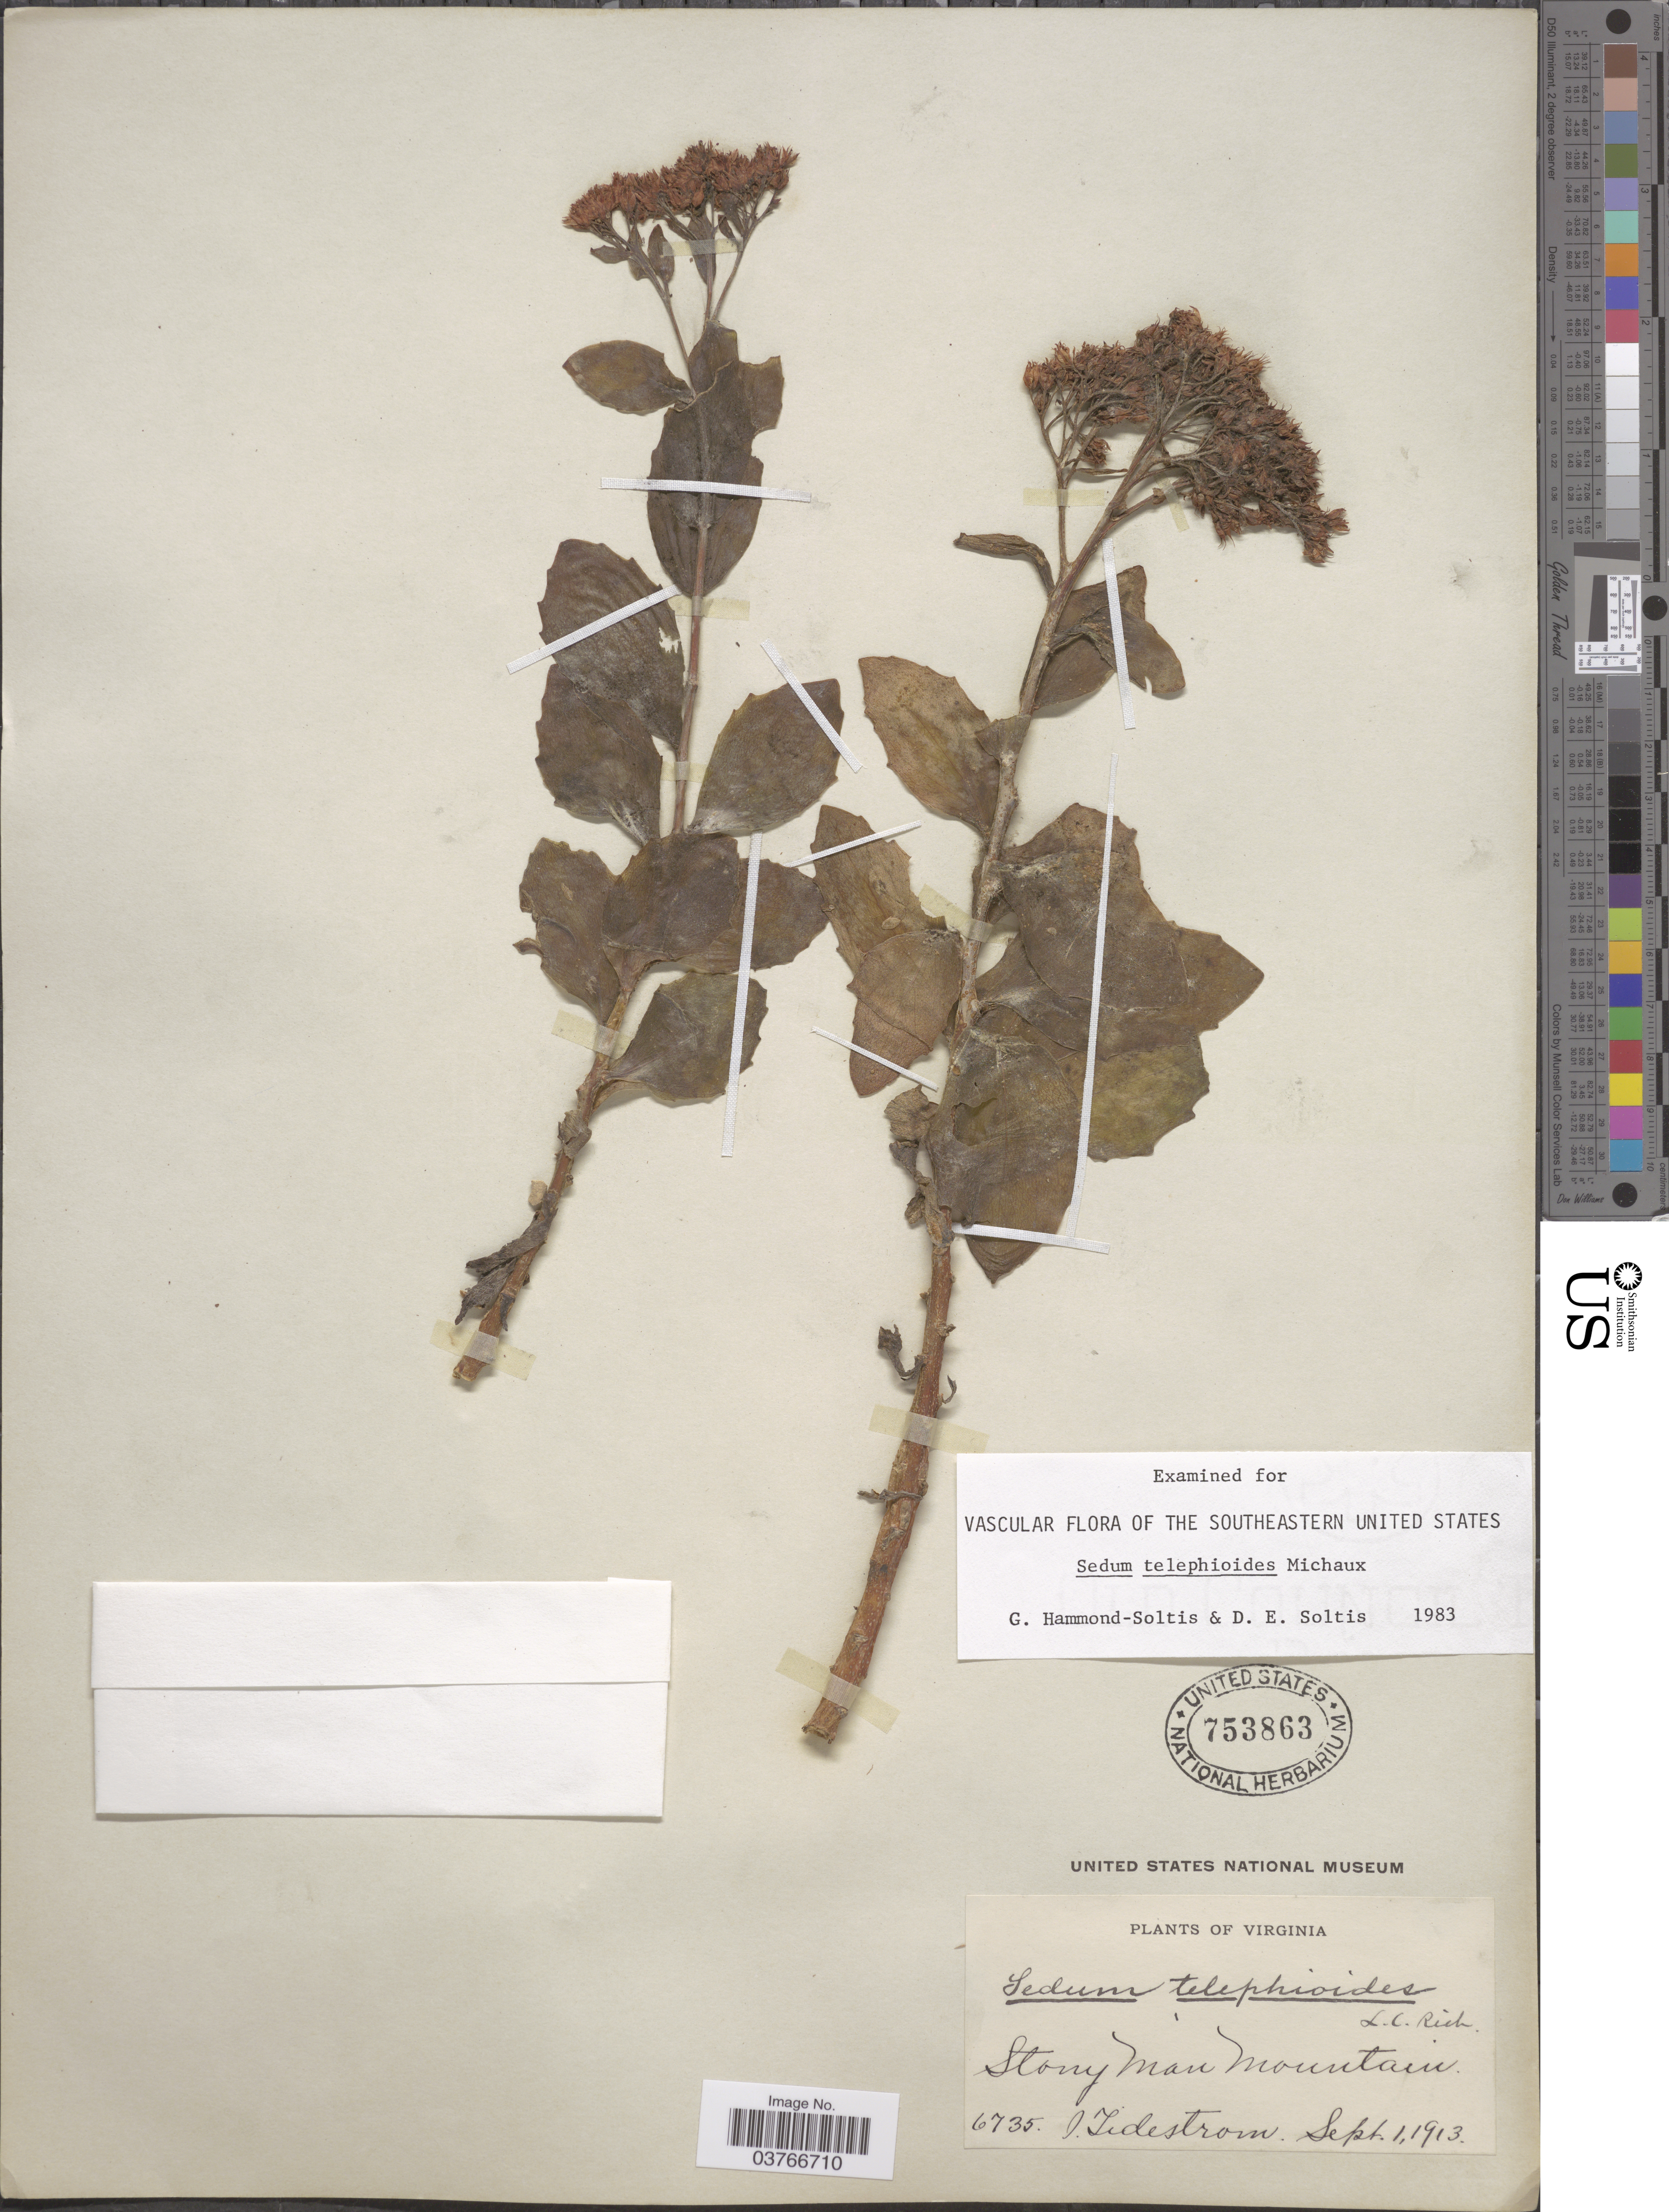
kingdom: Plantae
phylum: Tracheophyta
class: Magnoliopsida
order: Saxifragales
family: Crassulaceae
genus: Hylotelephium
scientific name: Hylotelephium telephioides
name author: (Michx.) H. Ohba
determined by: Strong, Mark T., (BOT), Smithsonian Institution - National Museum of Natural History (UNITED STATES)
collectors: I. F. Tidestrom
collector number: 6735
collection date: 1913-09-01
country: United States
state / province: Virginia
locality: Stony Man Mountain.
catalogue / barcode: US 753863